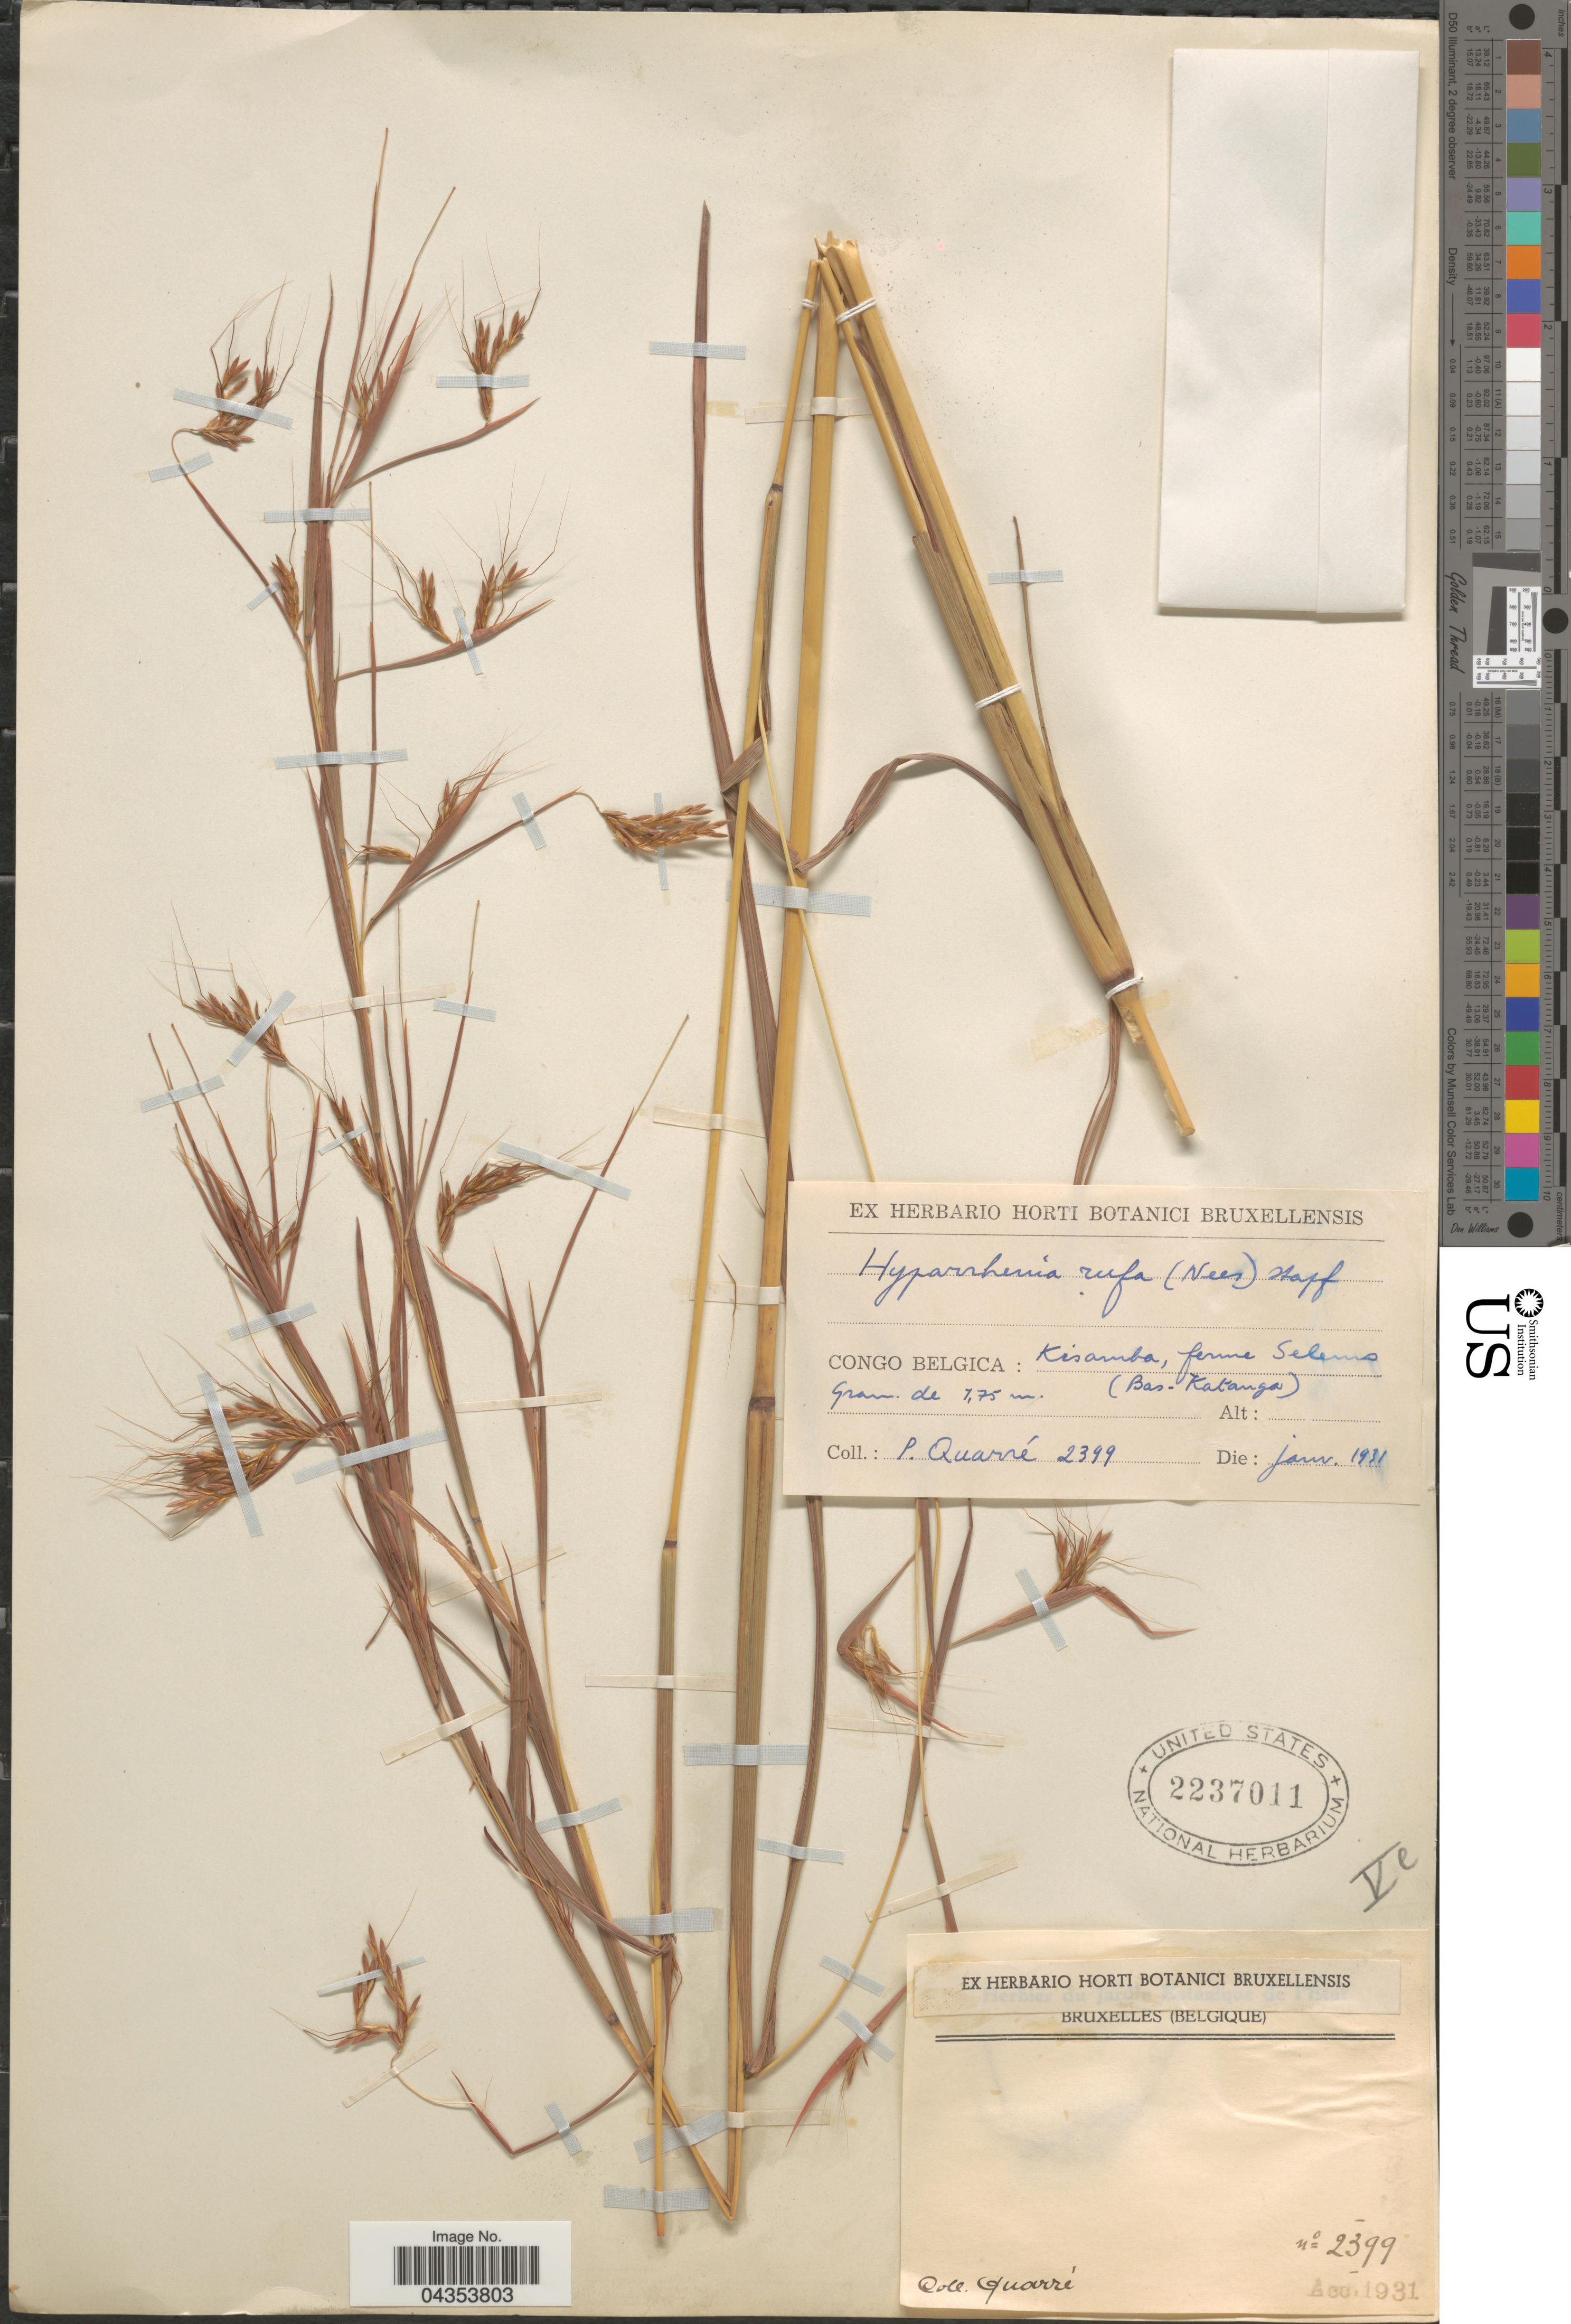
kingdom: Plantae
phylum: Tracheophyta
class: Liliopsida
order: Poales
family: Poaceae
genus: Hyparrhenia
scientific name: Hyparrhenia rufa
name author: (Nees) Stapf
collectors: P. Quarre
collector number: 2399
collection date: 1931-01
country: Congo, Democratic Republic of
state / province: Haut-Lomami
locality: Congo Belgica: Kisamba. (Bas - Katanga).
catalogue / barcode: US 2237011